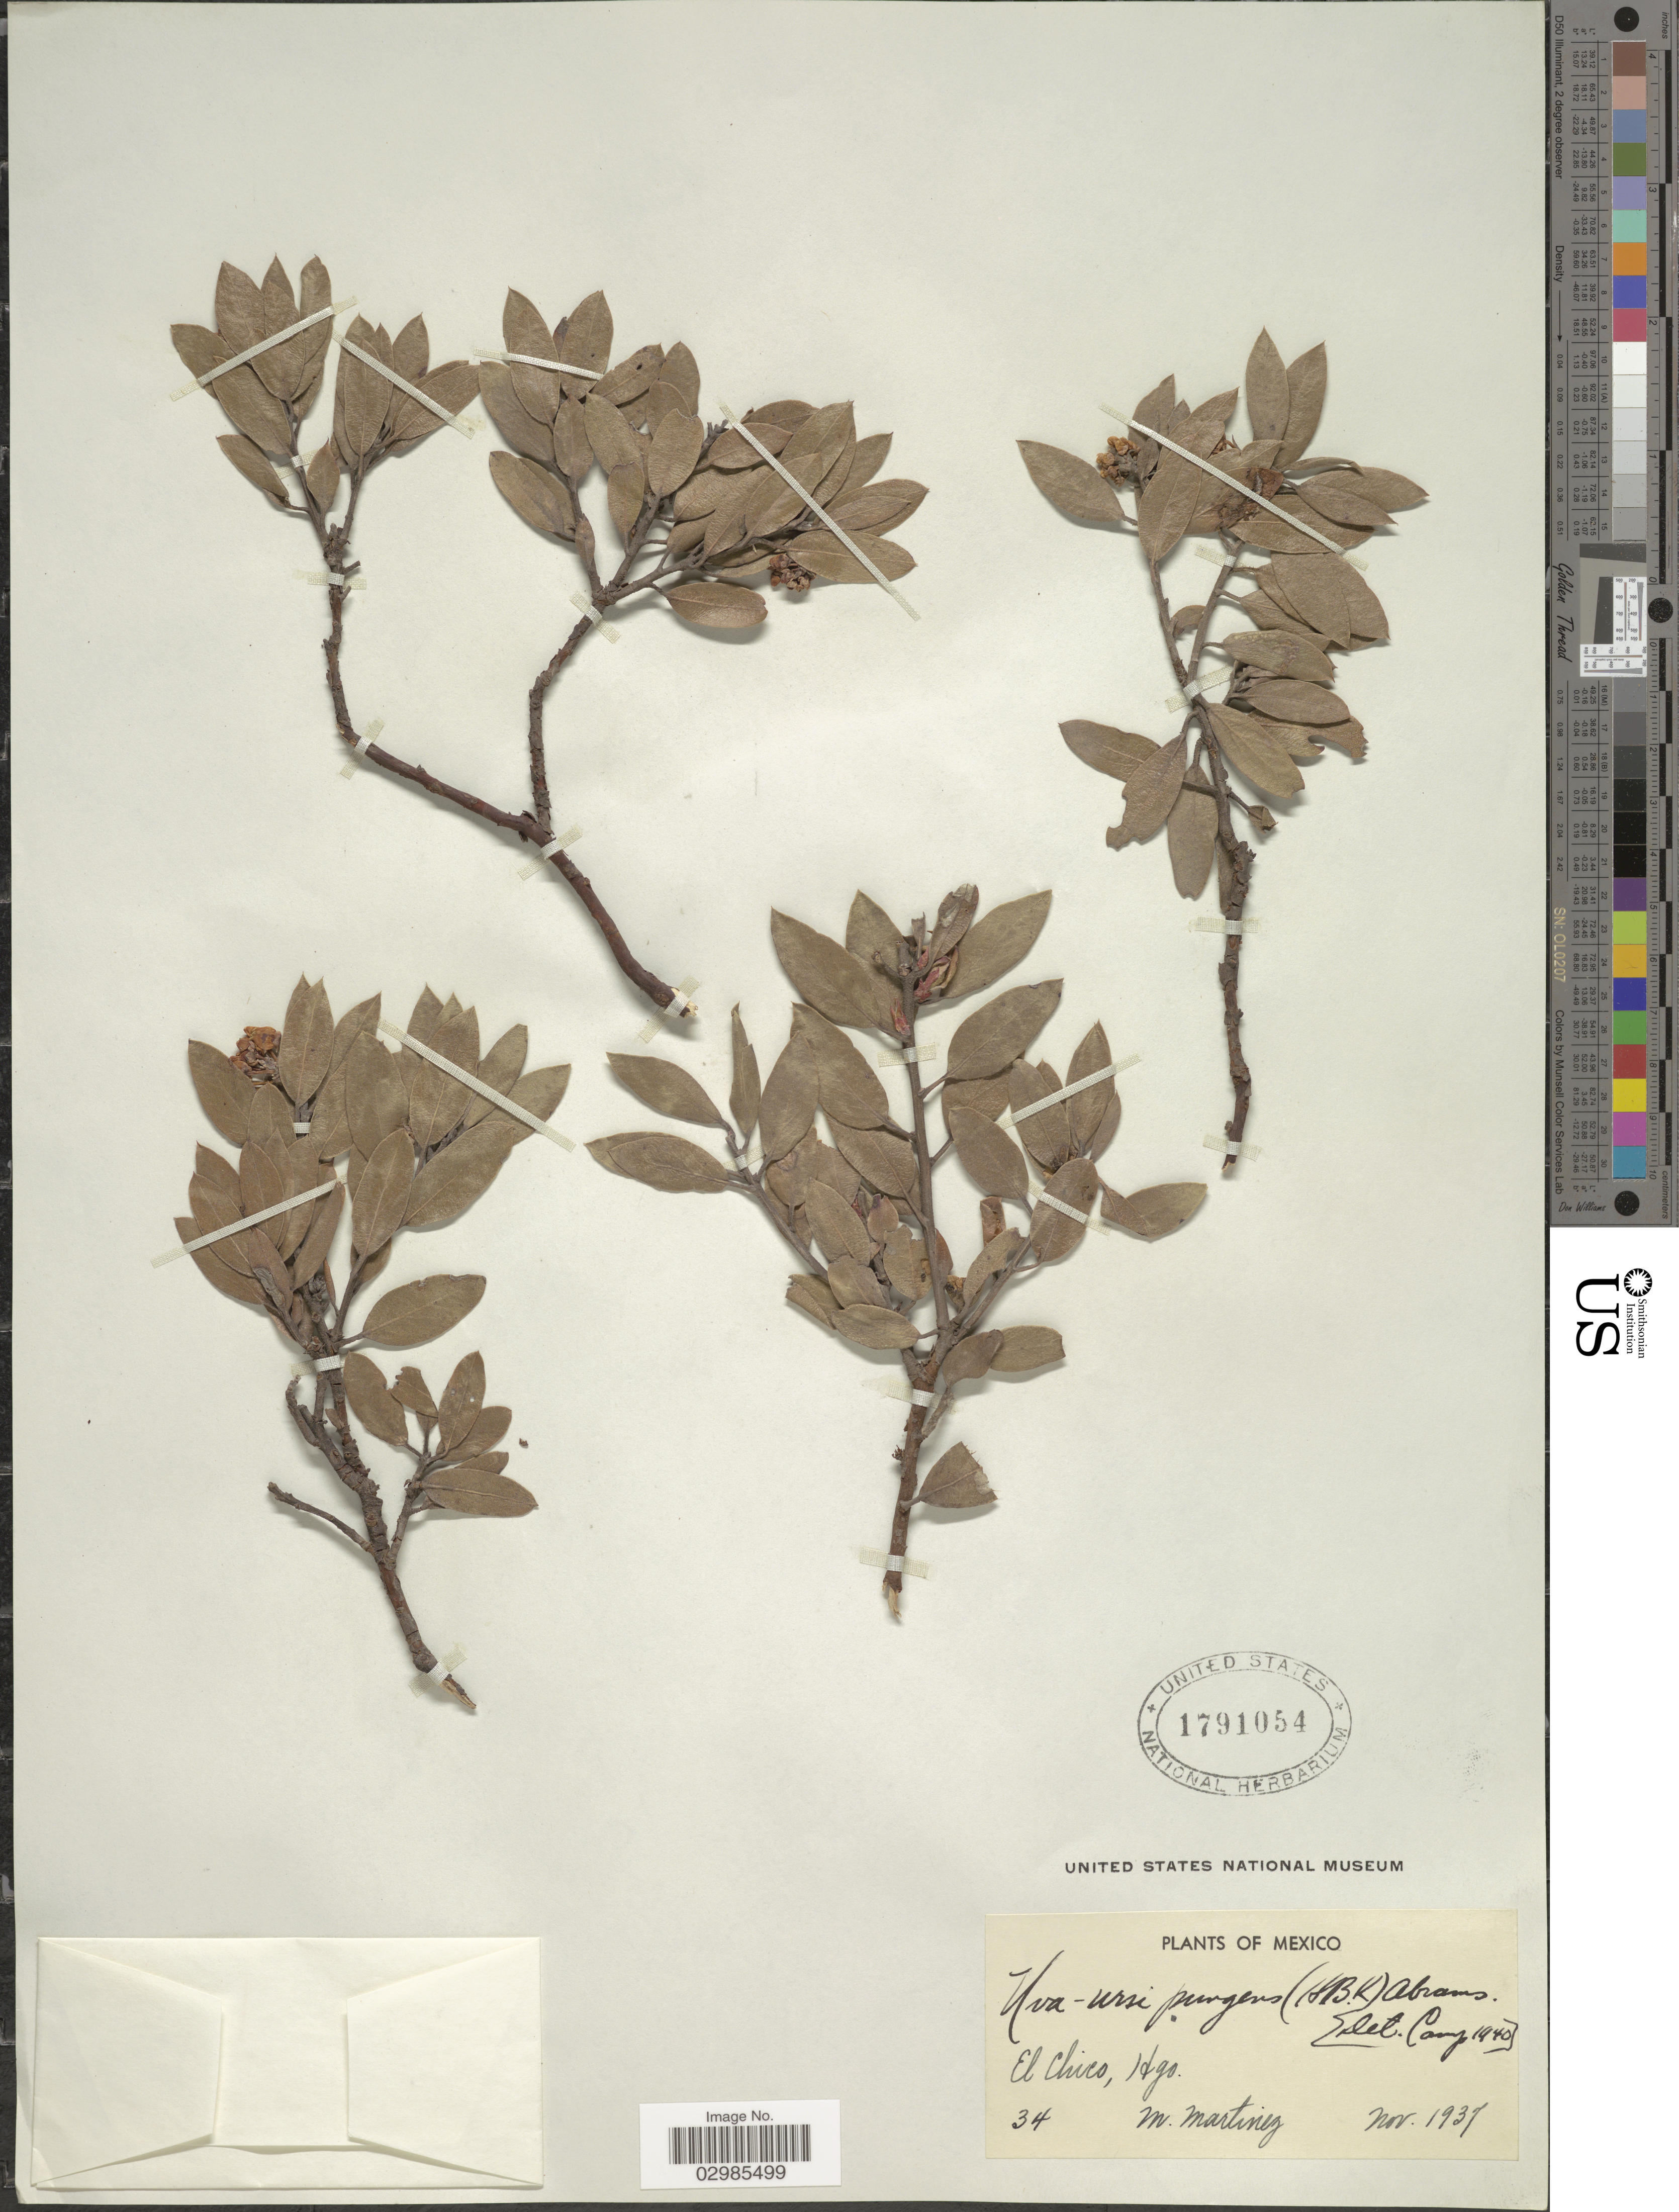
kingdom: Plantae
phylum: Tracheophyta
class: Magnoliopsida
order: Ericales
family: Ericaceae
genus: Arctostaphylos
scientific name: Arctostaphylos pungens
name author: Kunth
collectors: M. Martínez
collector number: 34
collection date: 1937-11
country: Mexico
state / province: Hidalgo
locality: El Chico, Hgo.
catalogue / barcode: US 1791054